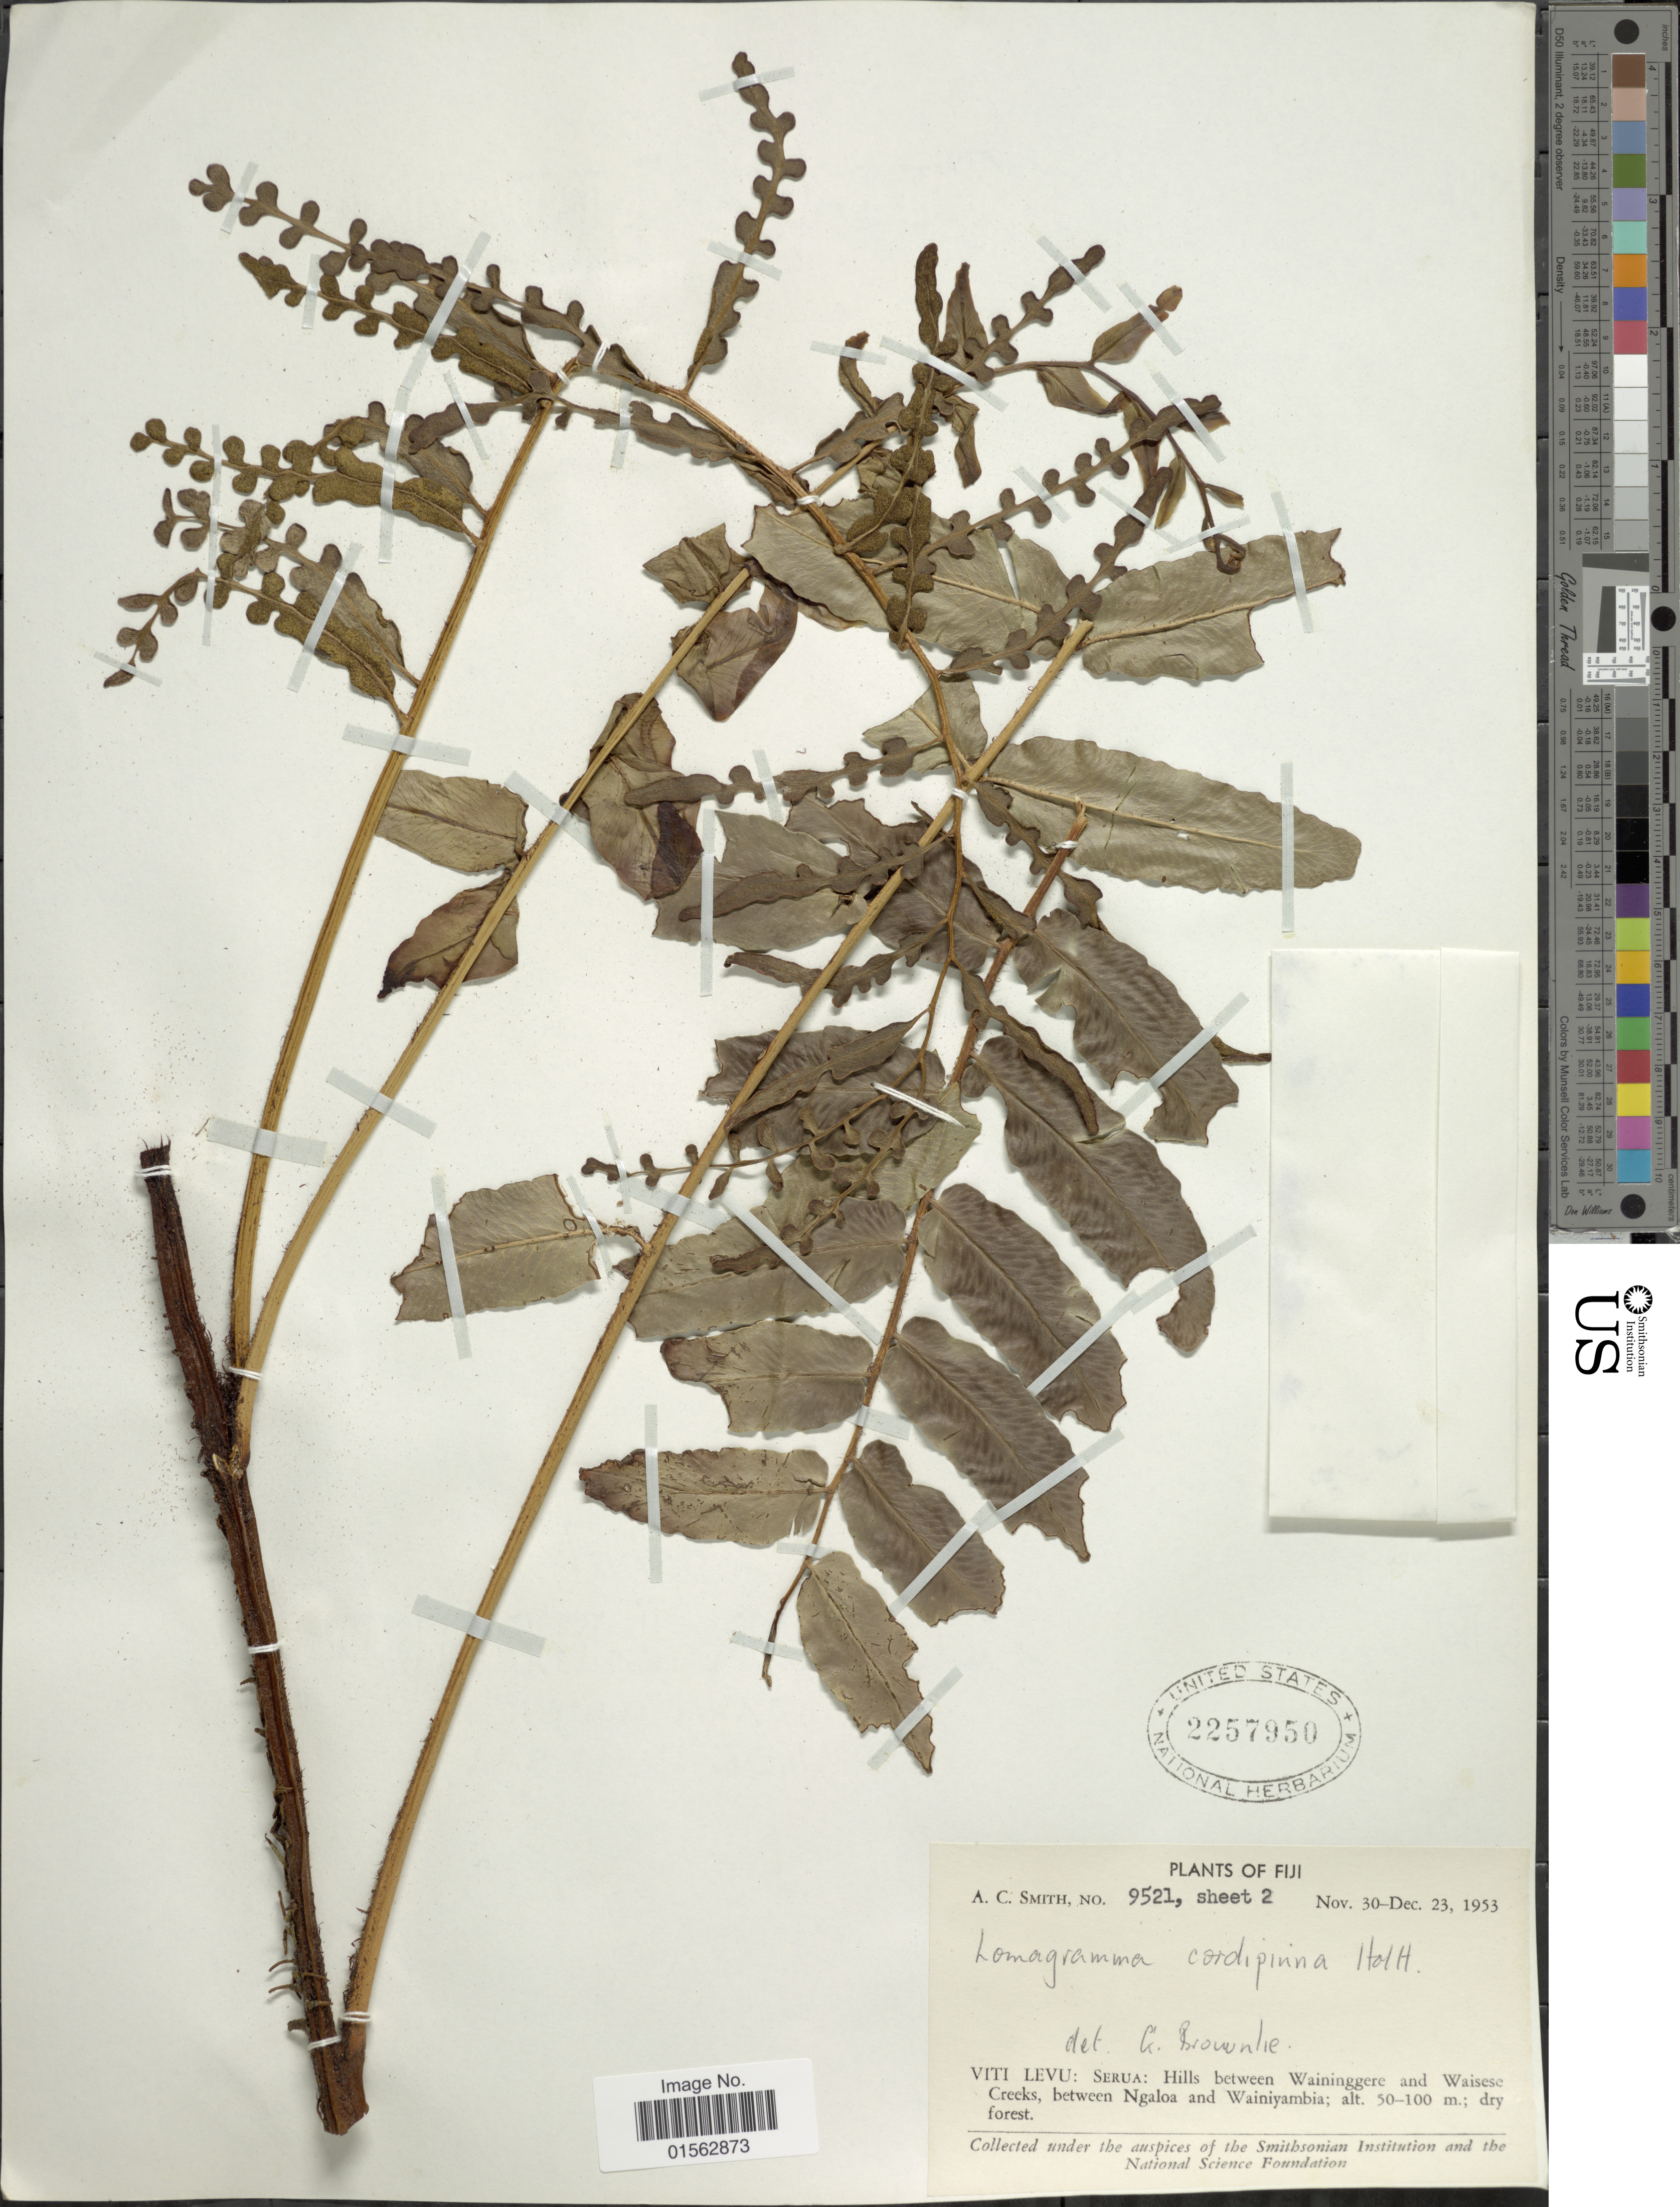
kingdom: Plantae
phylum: Tracheophyta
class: Polypodiopsida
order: Polypodiales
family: Dryopteridaceae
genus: Lomagramma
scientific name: Lomagramma cordipinna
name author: Holttum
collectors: A. C. Smith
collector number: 9521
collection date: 1953-11-30/1953-12-23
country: Fiji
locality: Fiji, Viti Levu: Serua: Hills between Waninggere and Waisese Creeks, between Ngaloa and Wainiyambia; dry forest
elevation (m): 50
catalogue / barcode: US 2257950